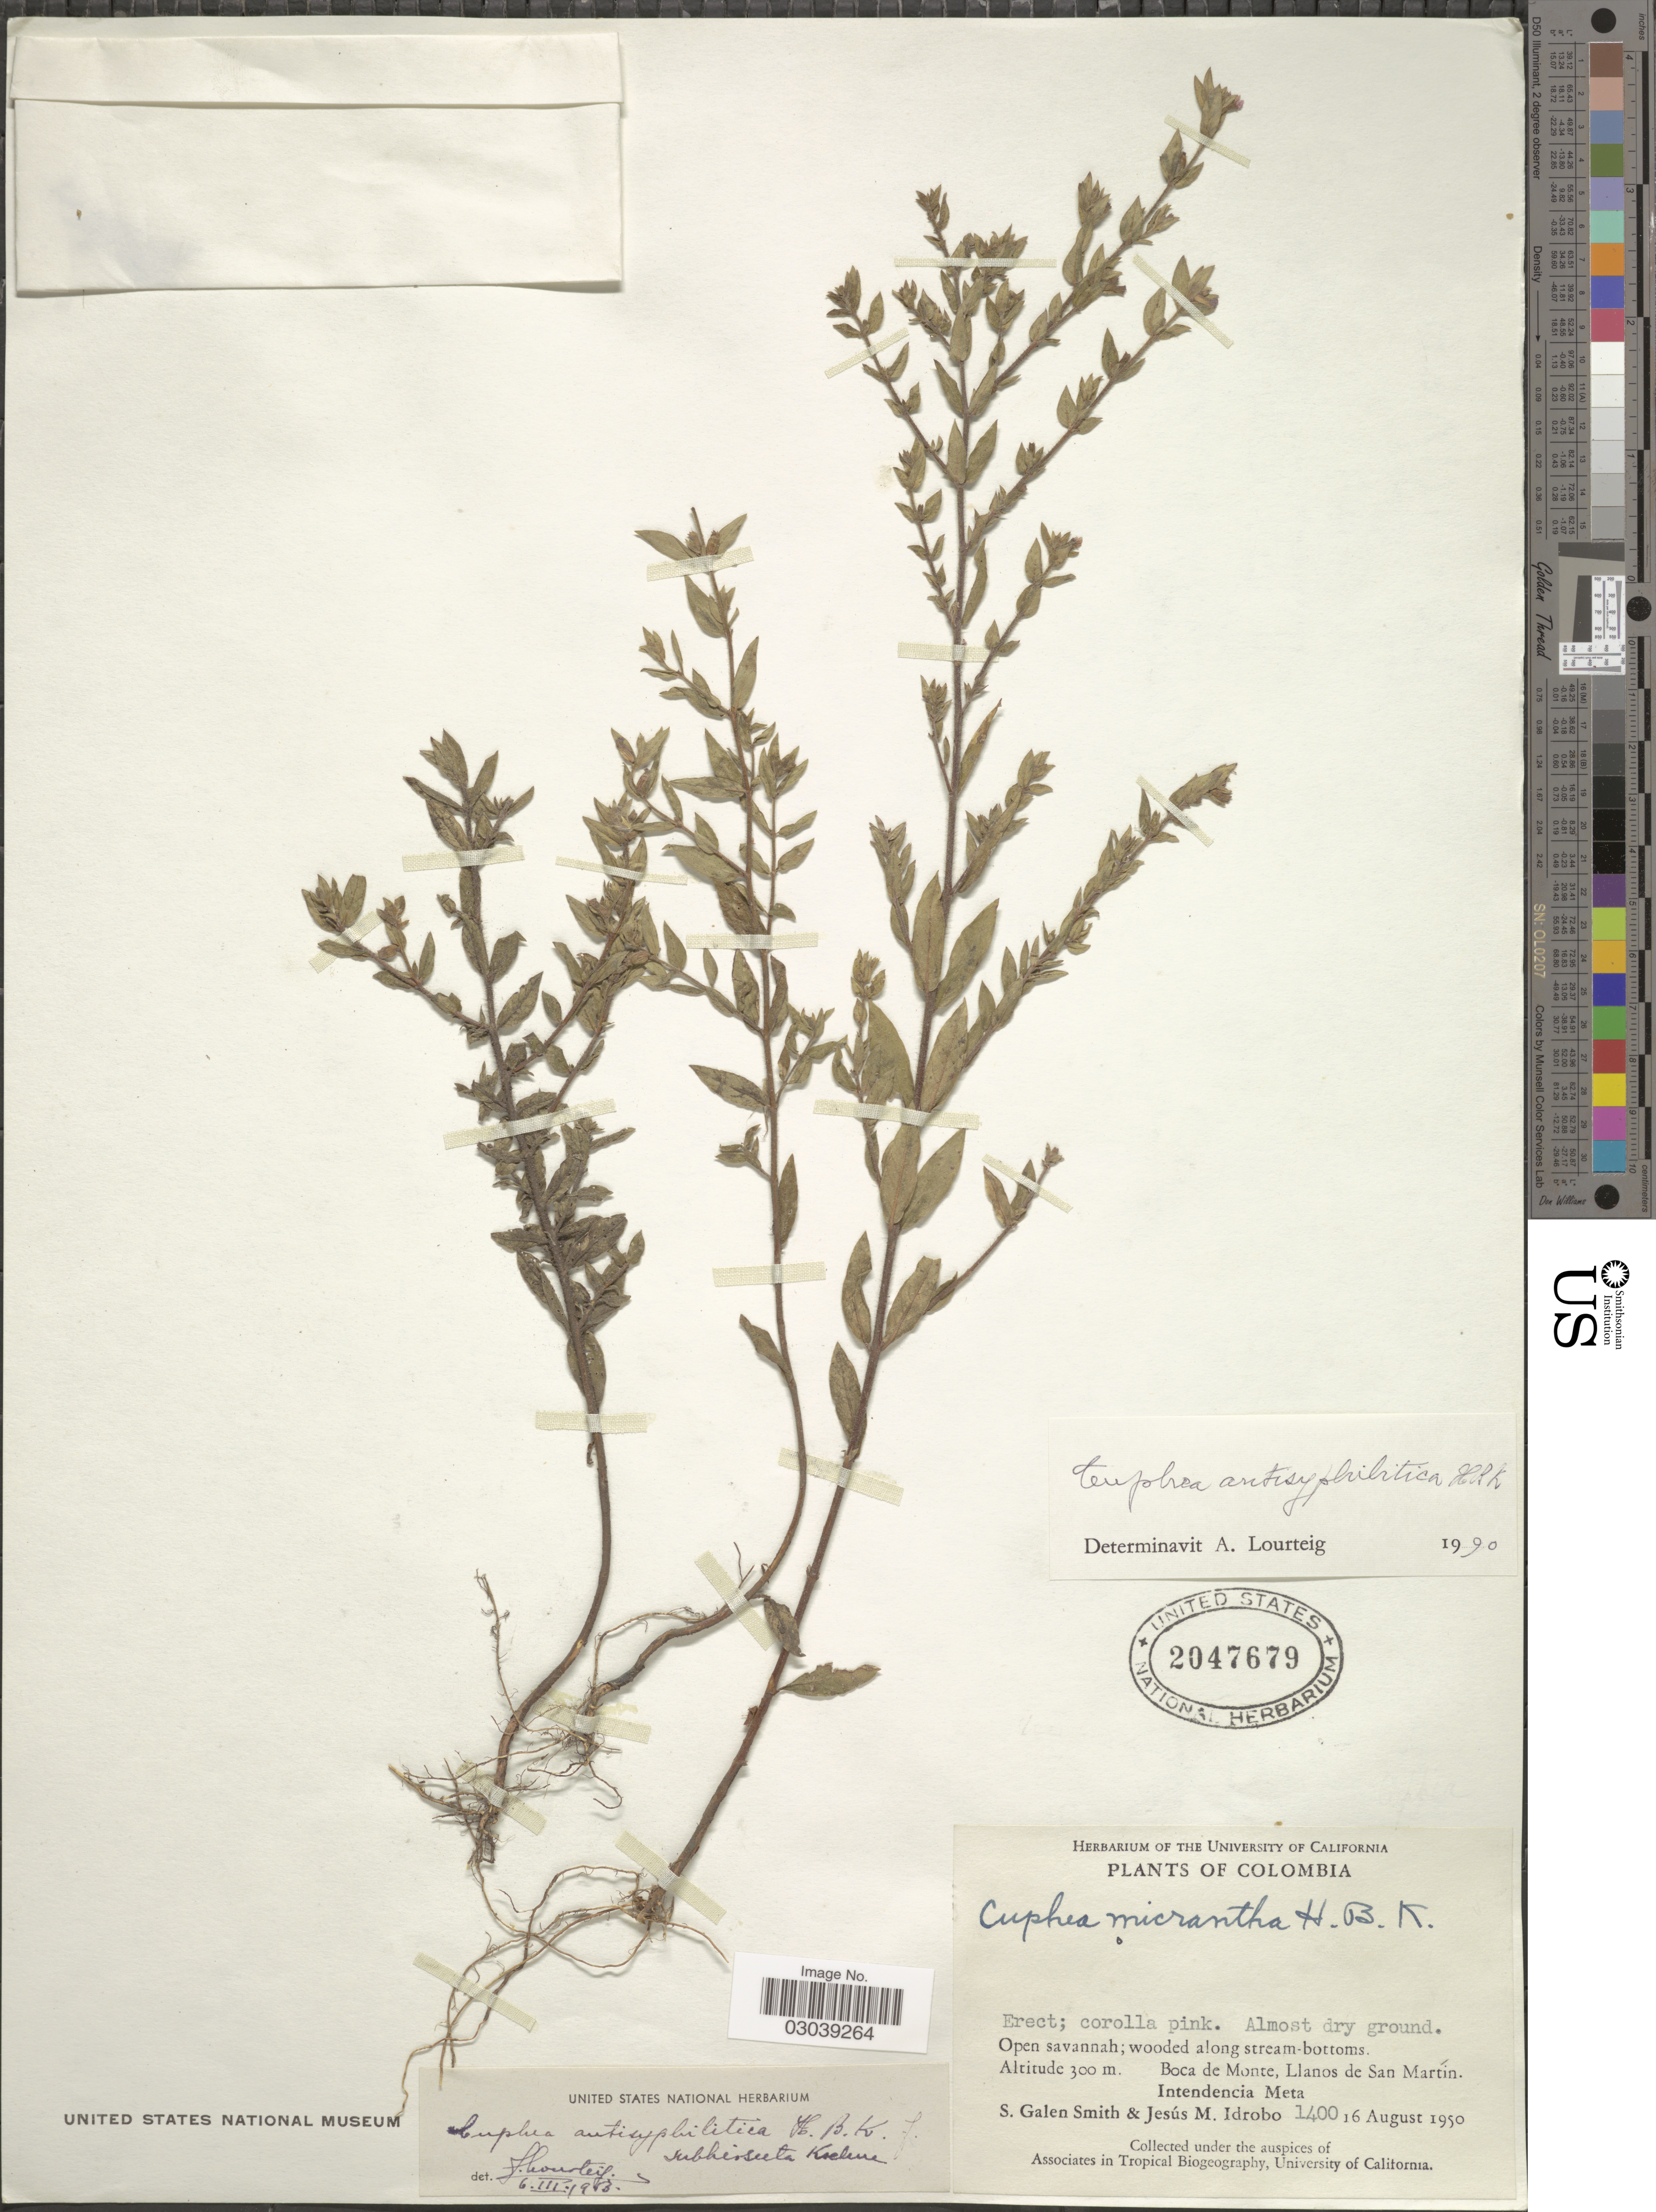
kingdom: Plantae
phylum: Tracheophyta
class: Magnoliopsida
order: Myrtales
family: Lythraceae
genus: Cuphea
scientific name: Cuphea antisyphilitica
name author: Kunth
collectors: S. G. Smith & J. M. Idrobo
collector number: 1400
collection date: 1950-08-16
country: Colombia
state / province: Meta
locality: Boca de Monte, Llanos de San Martín. Intendencia Meta.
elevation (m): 300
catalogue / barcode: US 2047679